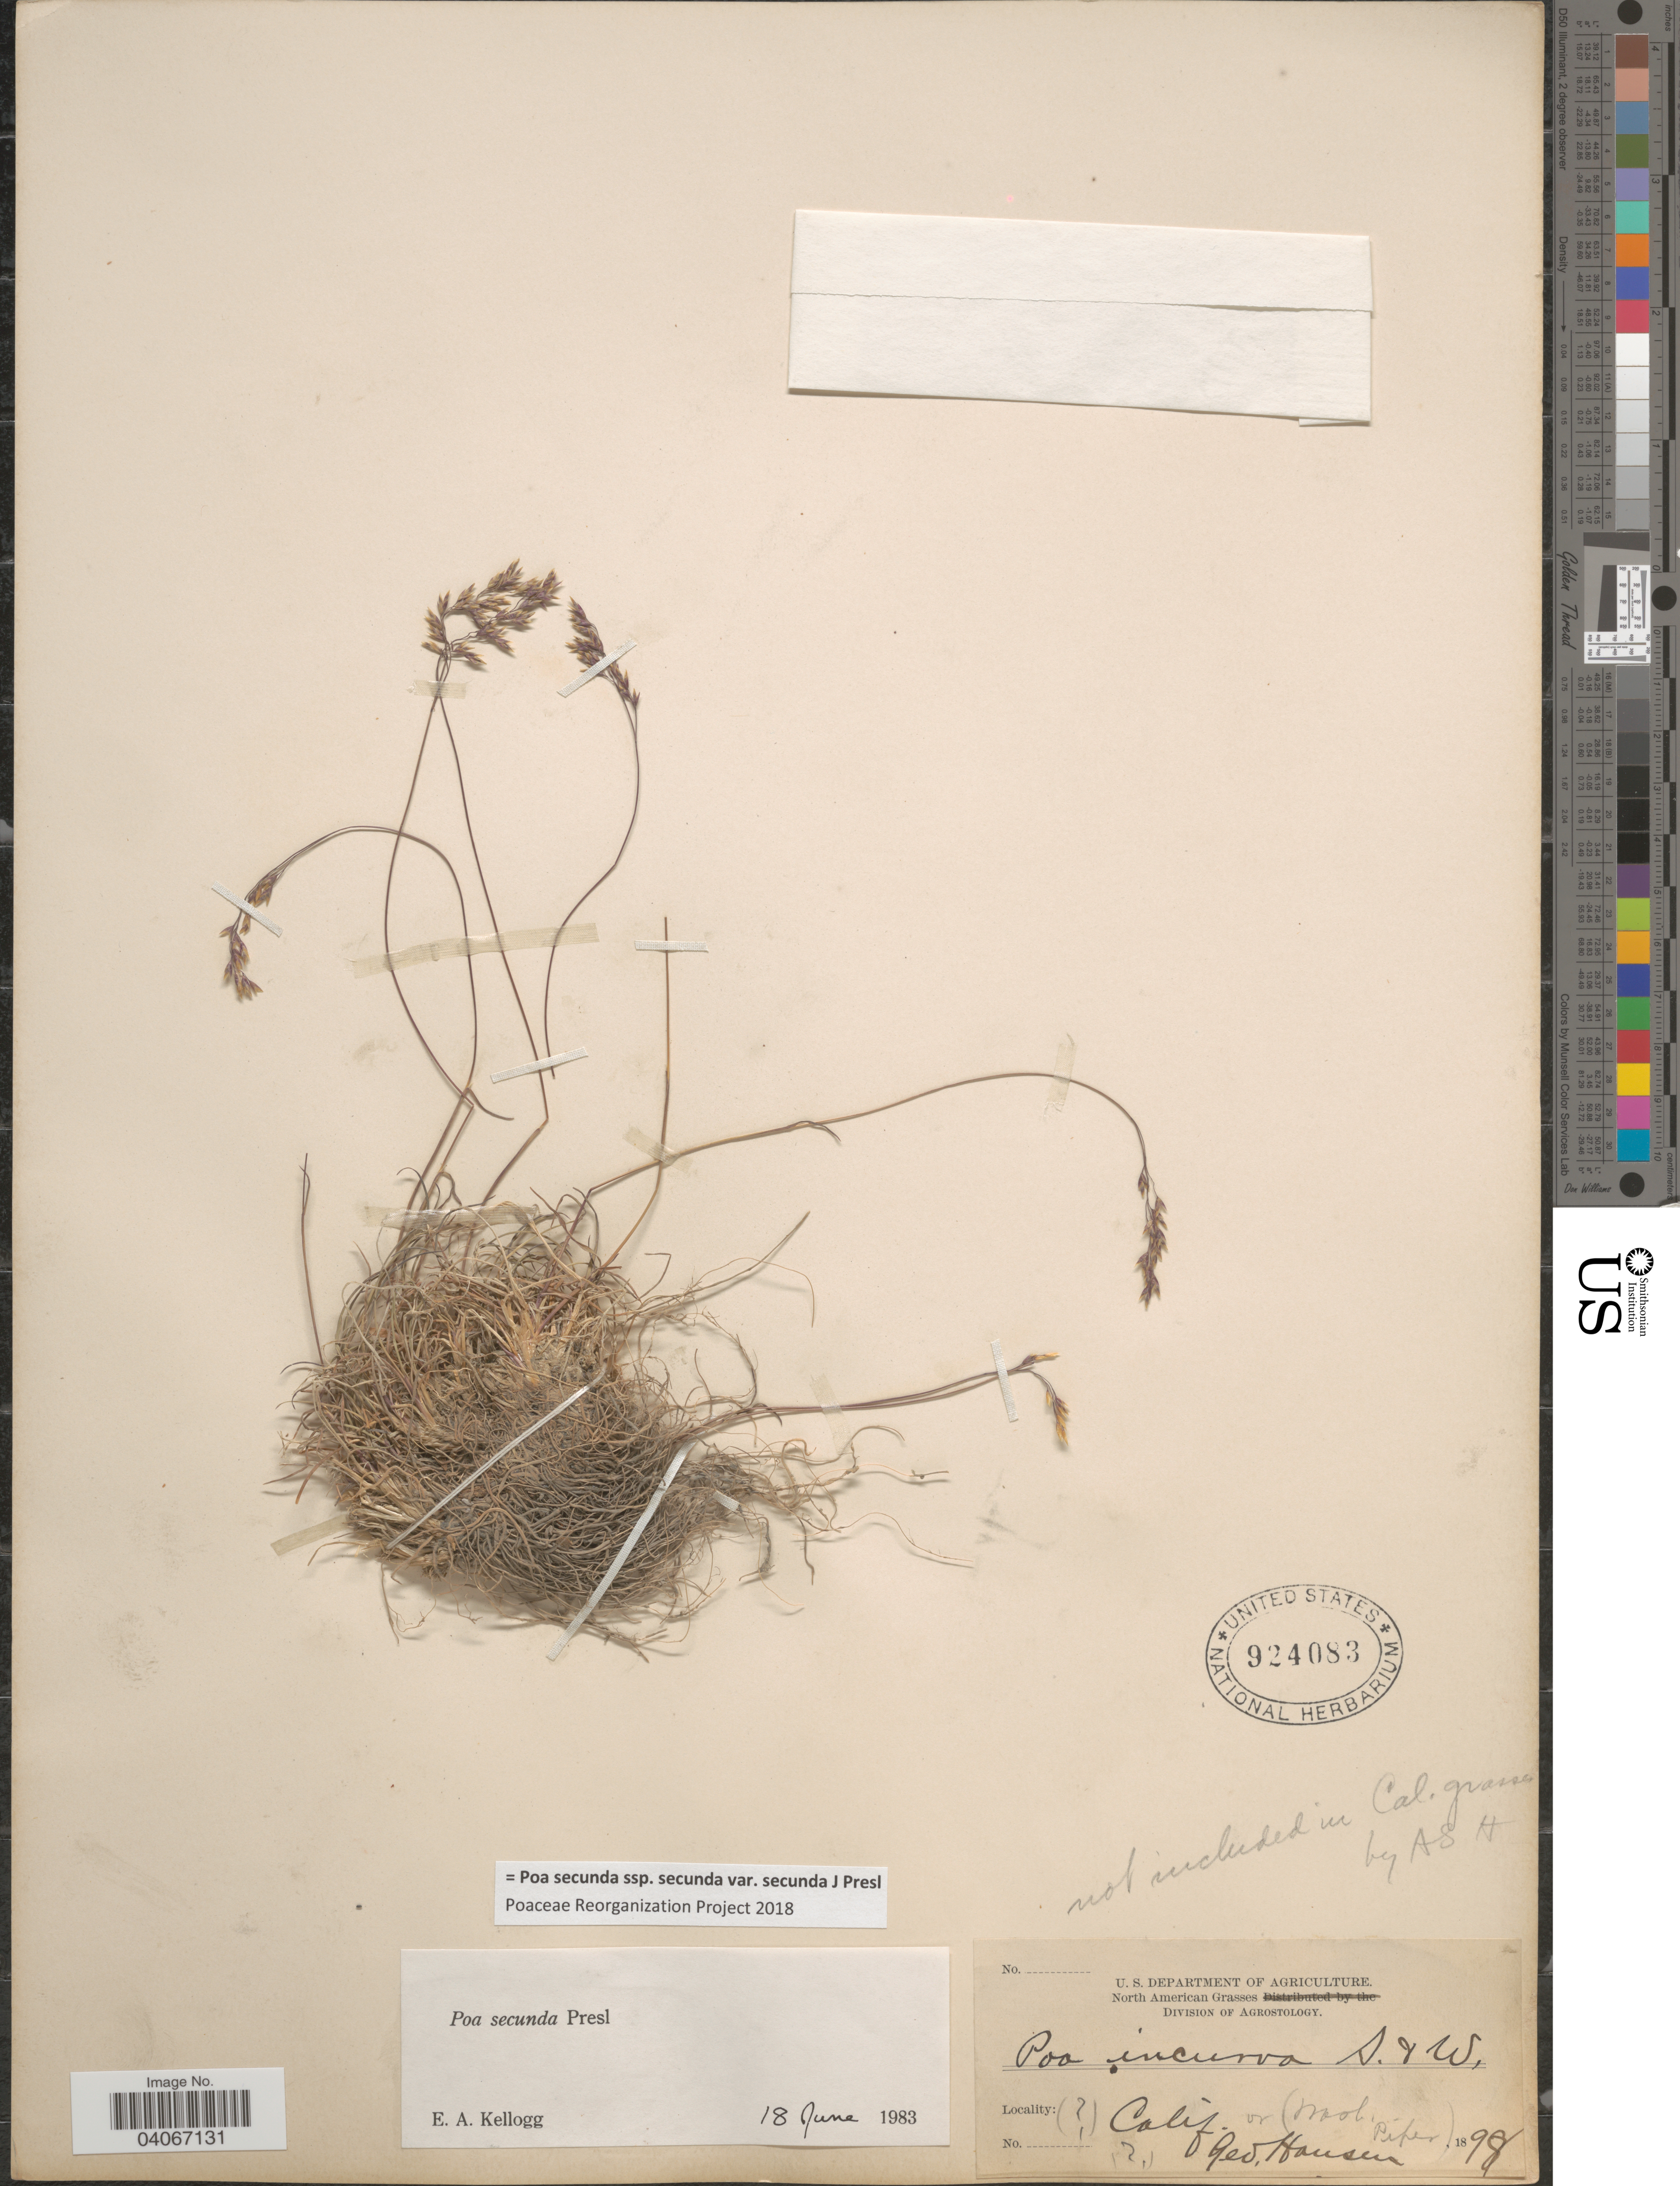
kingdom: Plantae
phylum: Tracheophyta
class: Liliopsida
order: Poales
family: Poaceae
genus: Poa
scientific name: Poa secunda subsp. secunda var. secunda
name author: J. Presl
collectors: G. Hansen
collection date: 1898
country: United States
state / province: California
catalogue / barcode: US 924083